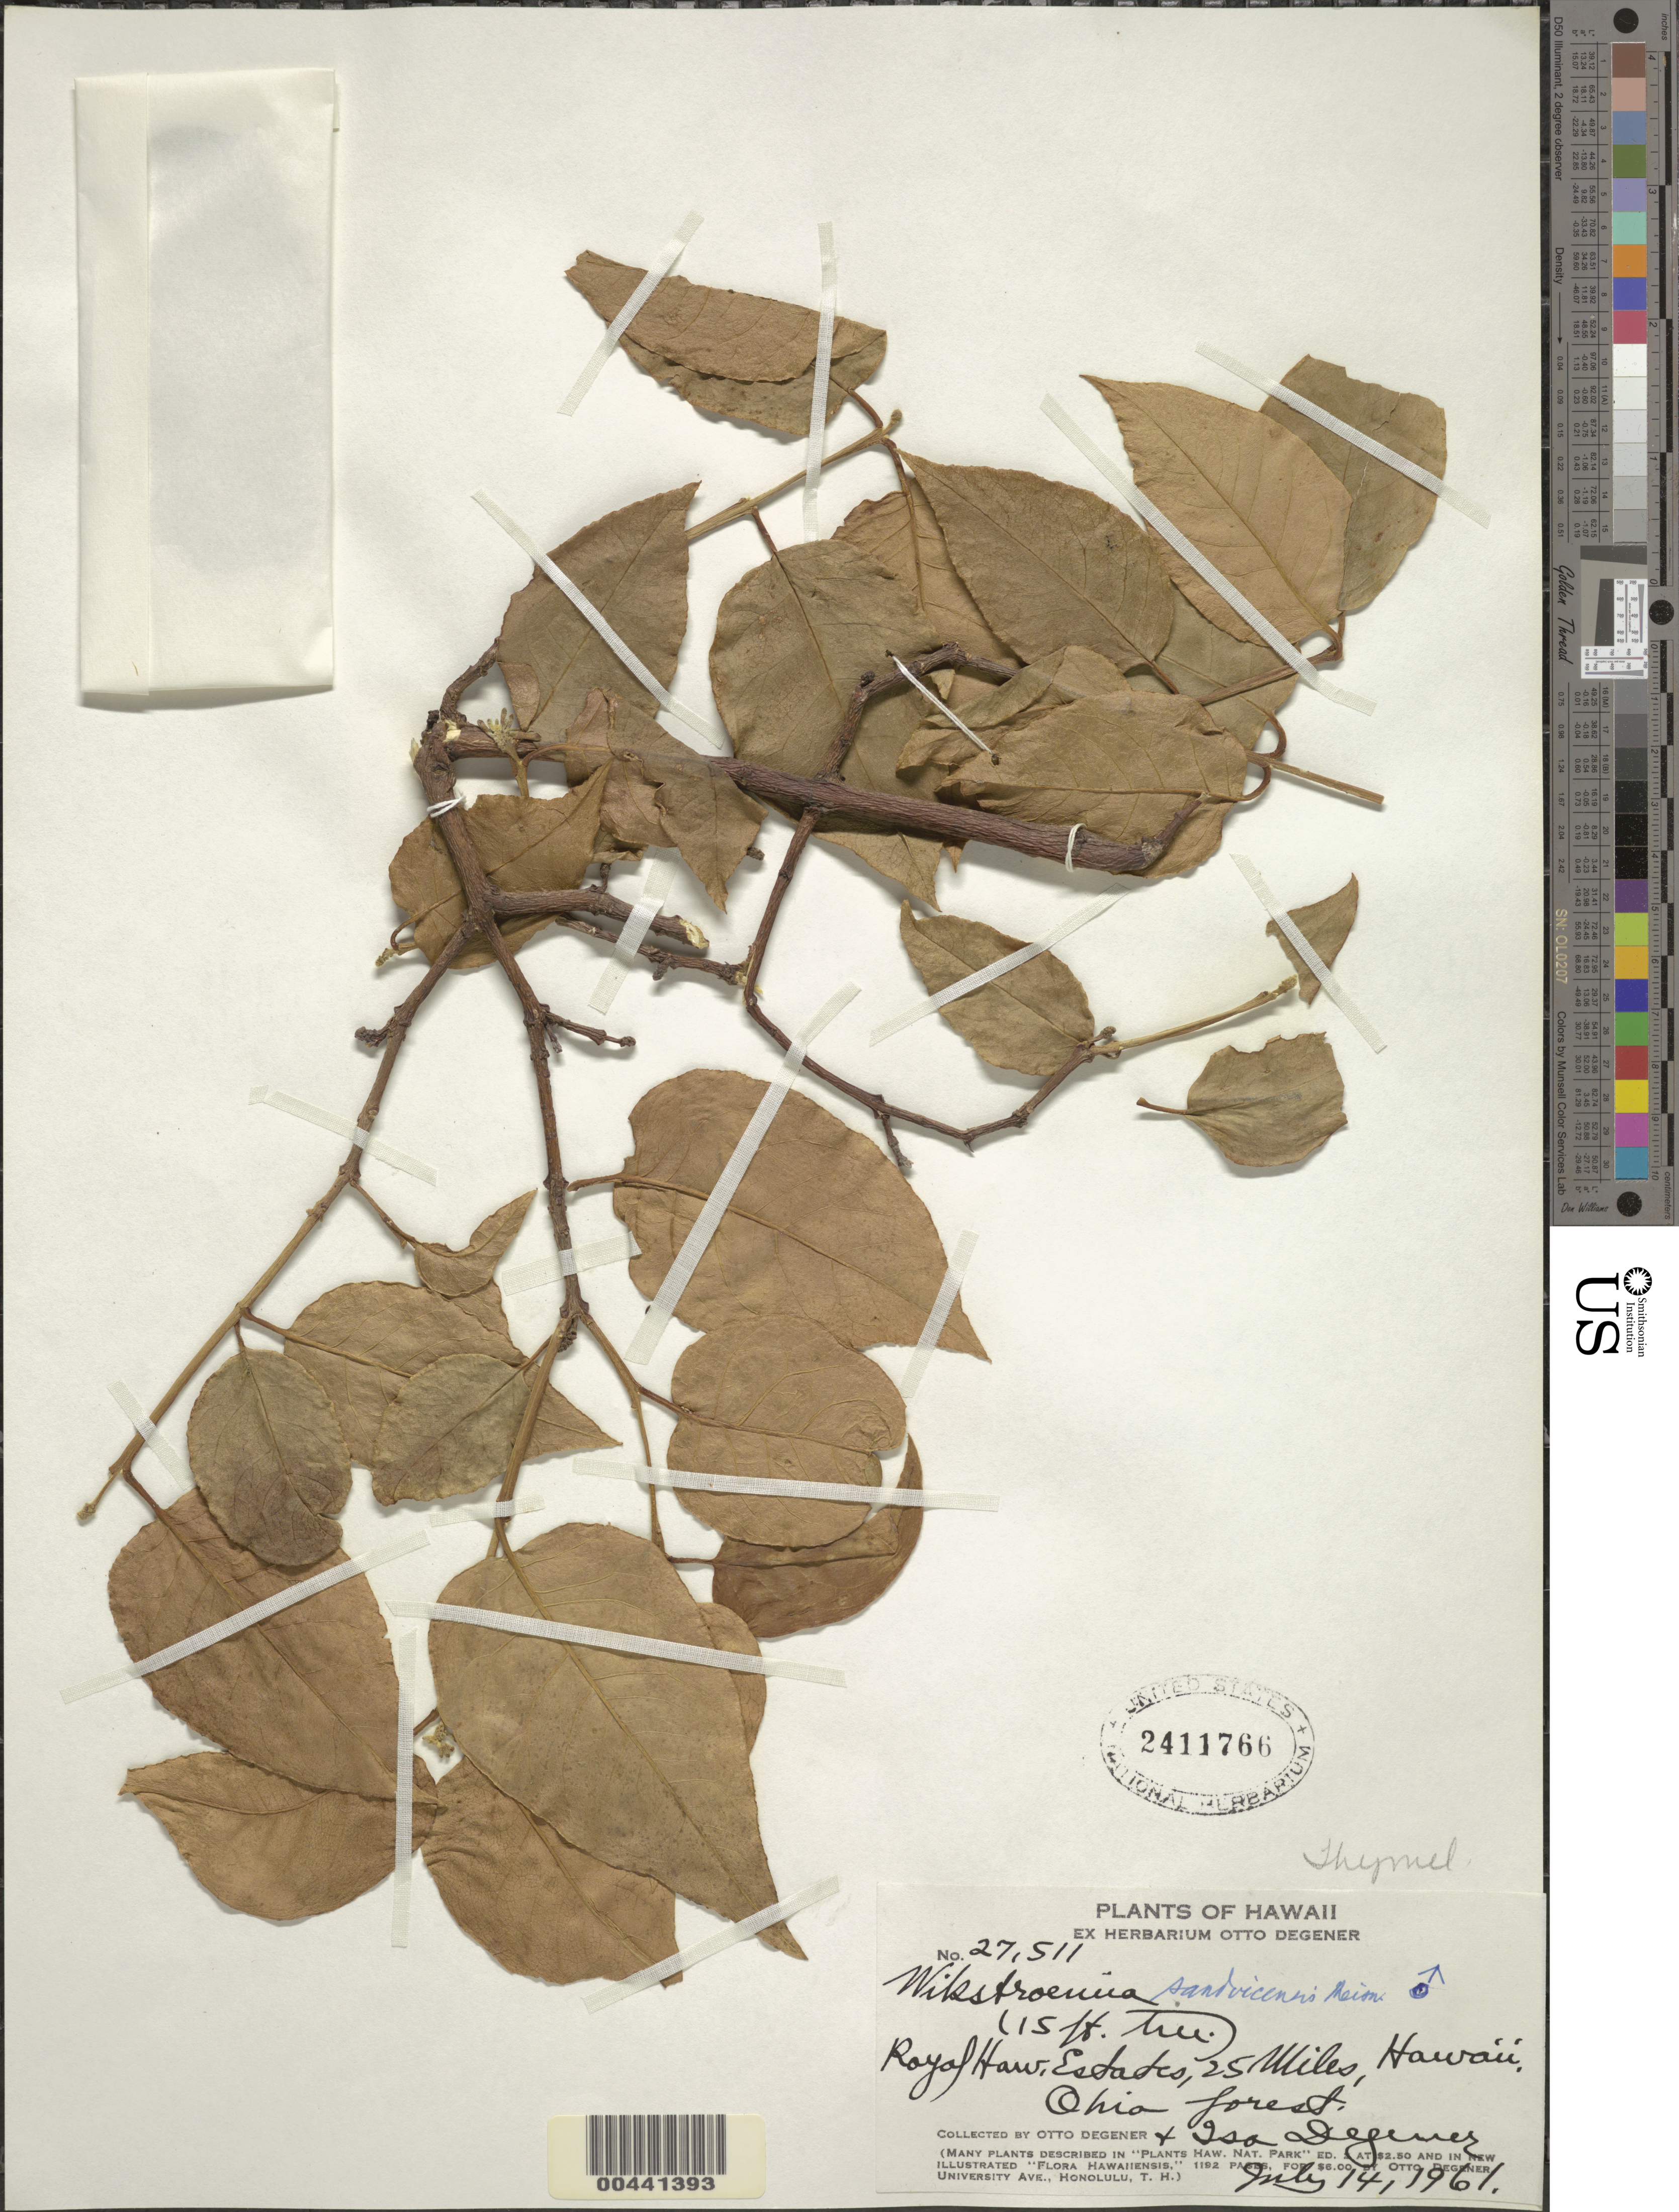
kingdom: Plantae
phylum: Tracheophyta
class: Magnoliopsida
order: Malvales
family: Thymelaeaceae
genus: Wikstroemia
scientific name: Wikstroemia sandwicensis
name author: Meisn.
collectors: O. Degener & I. Degener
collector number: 27511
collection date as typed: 14 Jul 1961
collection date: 1961-07-14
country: United States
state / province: Hawaii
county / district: Hawaii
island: Hawaii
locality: Royal Hawaiian Estates, 25 Miles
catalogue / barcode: US 2411766